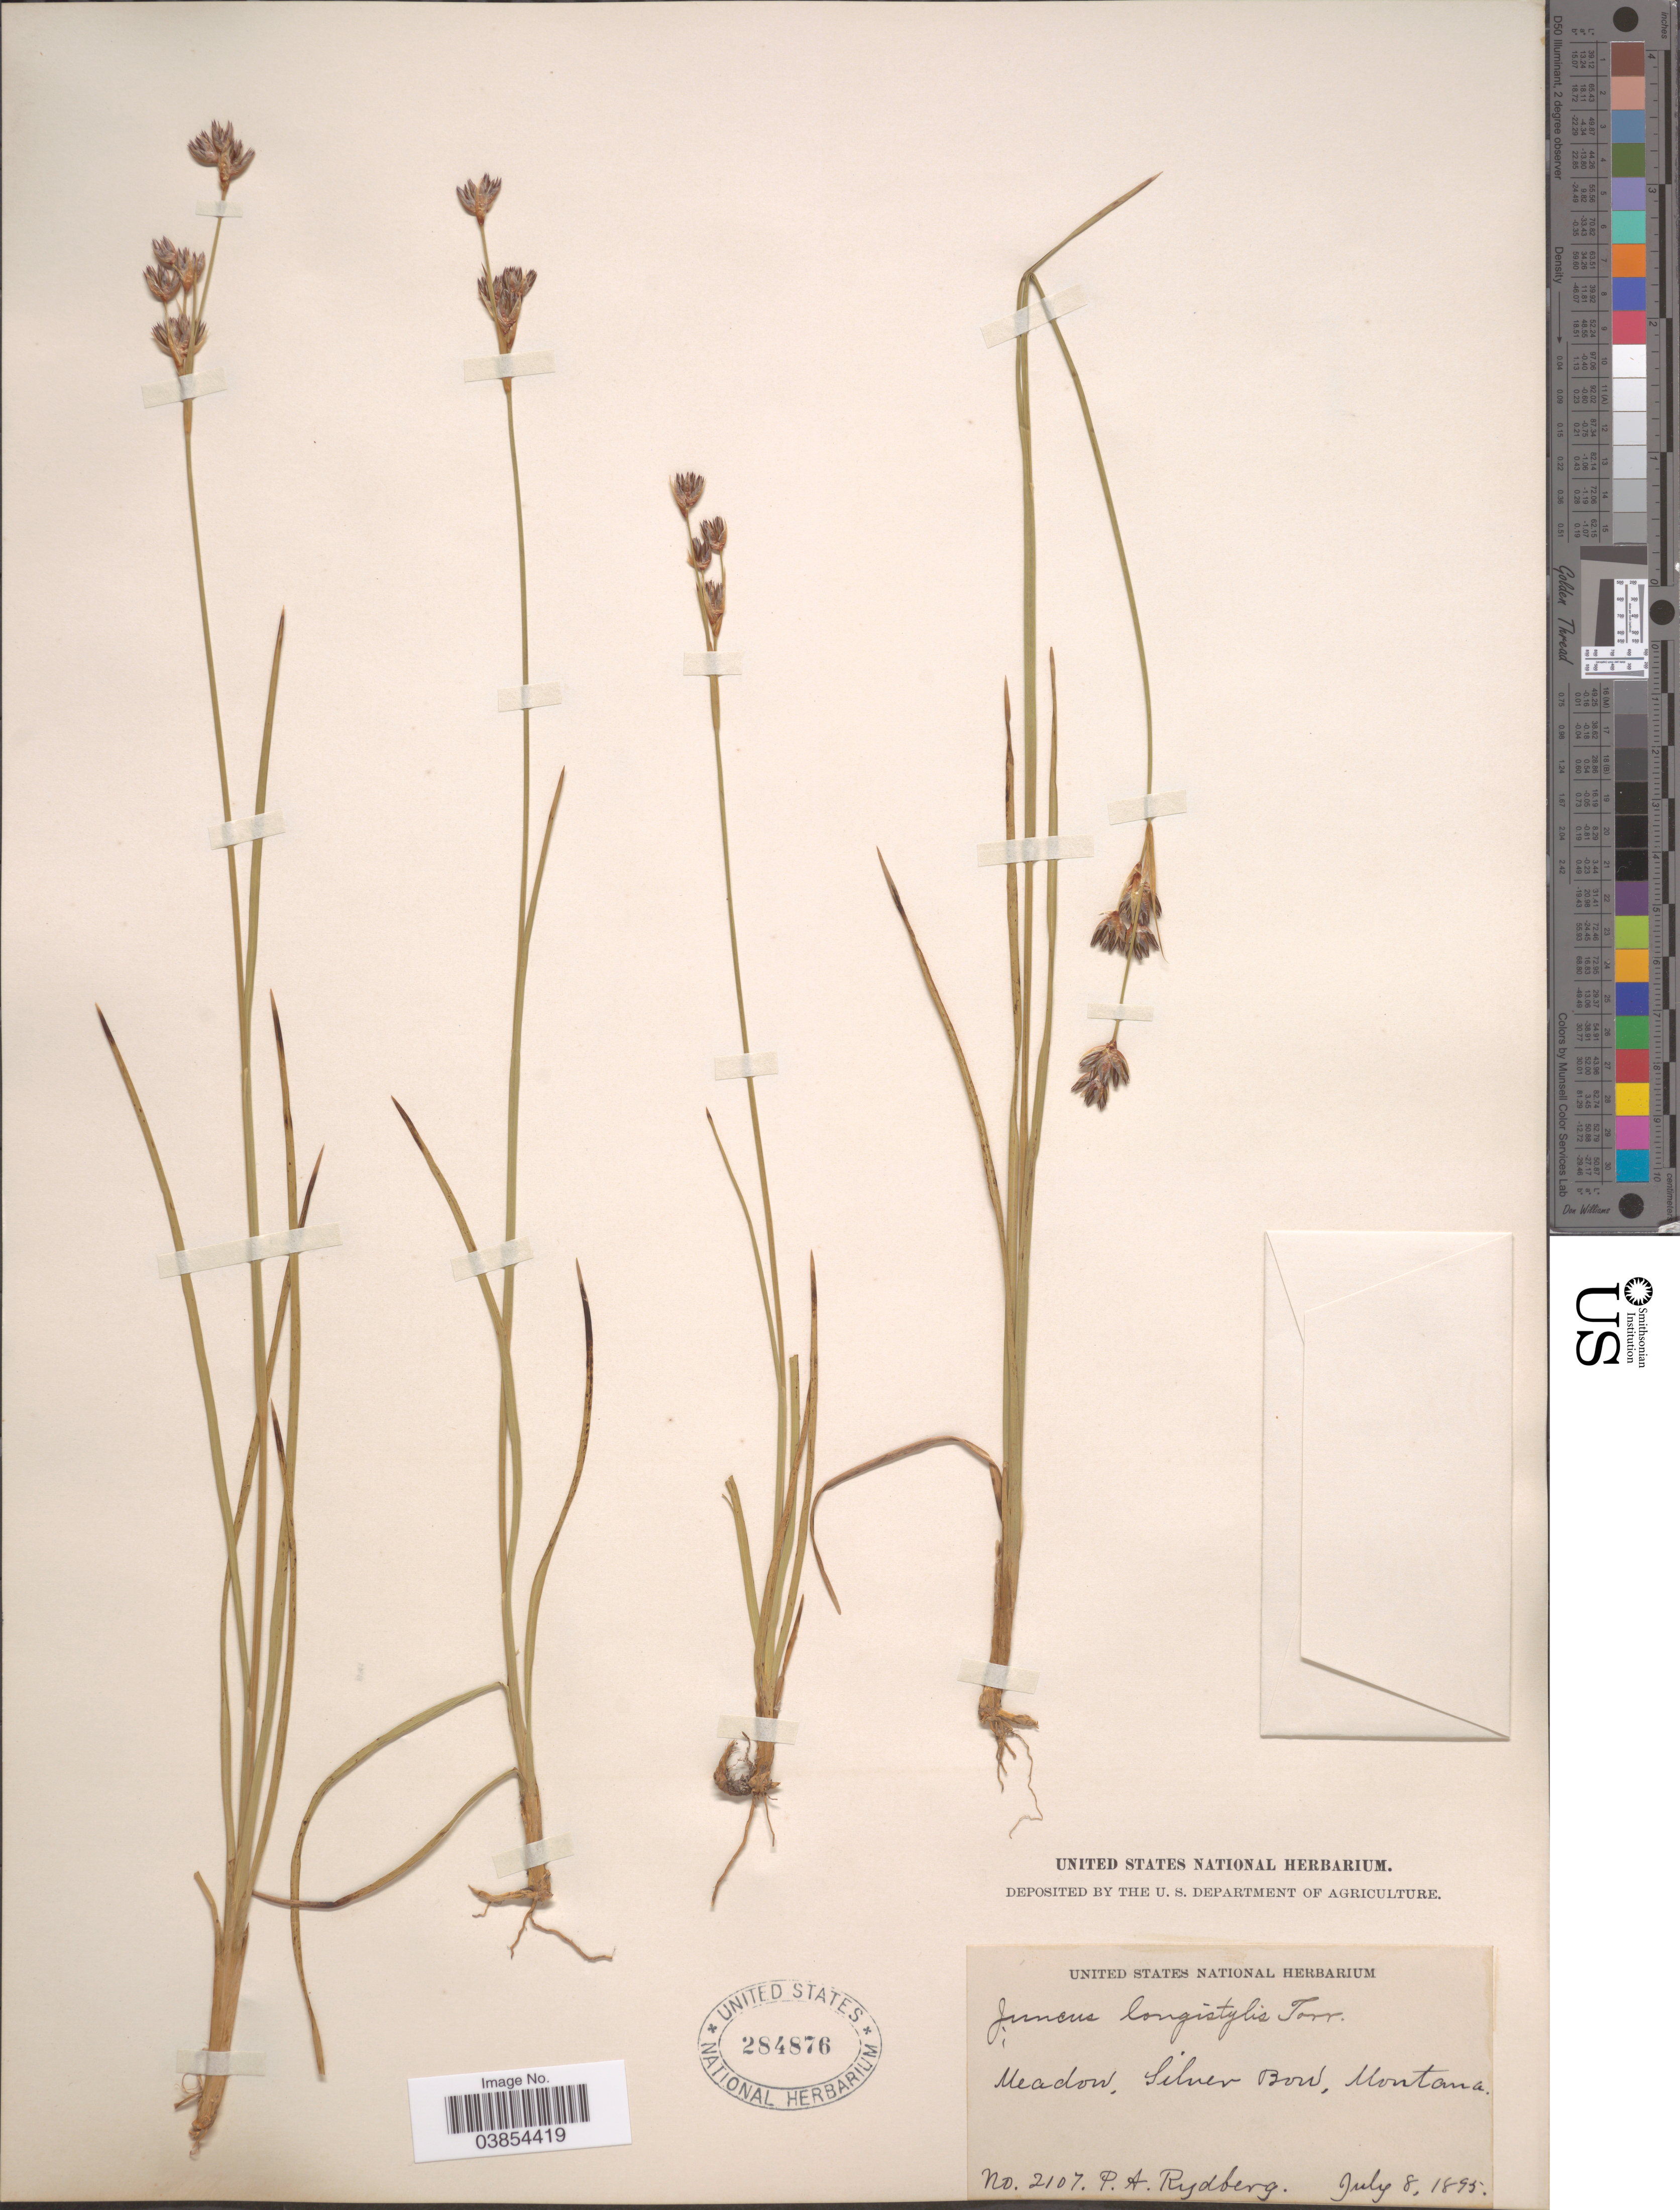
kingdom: Plantae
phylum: Tracheophyta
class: Liliopsida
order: Poales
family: Juncaceae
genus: Juncus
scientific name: Juncus longistylis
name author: Torr.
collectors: P. A. Rydberg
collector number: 2107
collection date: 1895-07-08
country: United States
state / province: Montana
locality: Silver Bow.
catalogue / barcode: US 284876